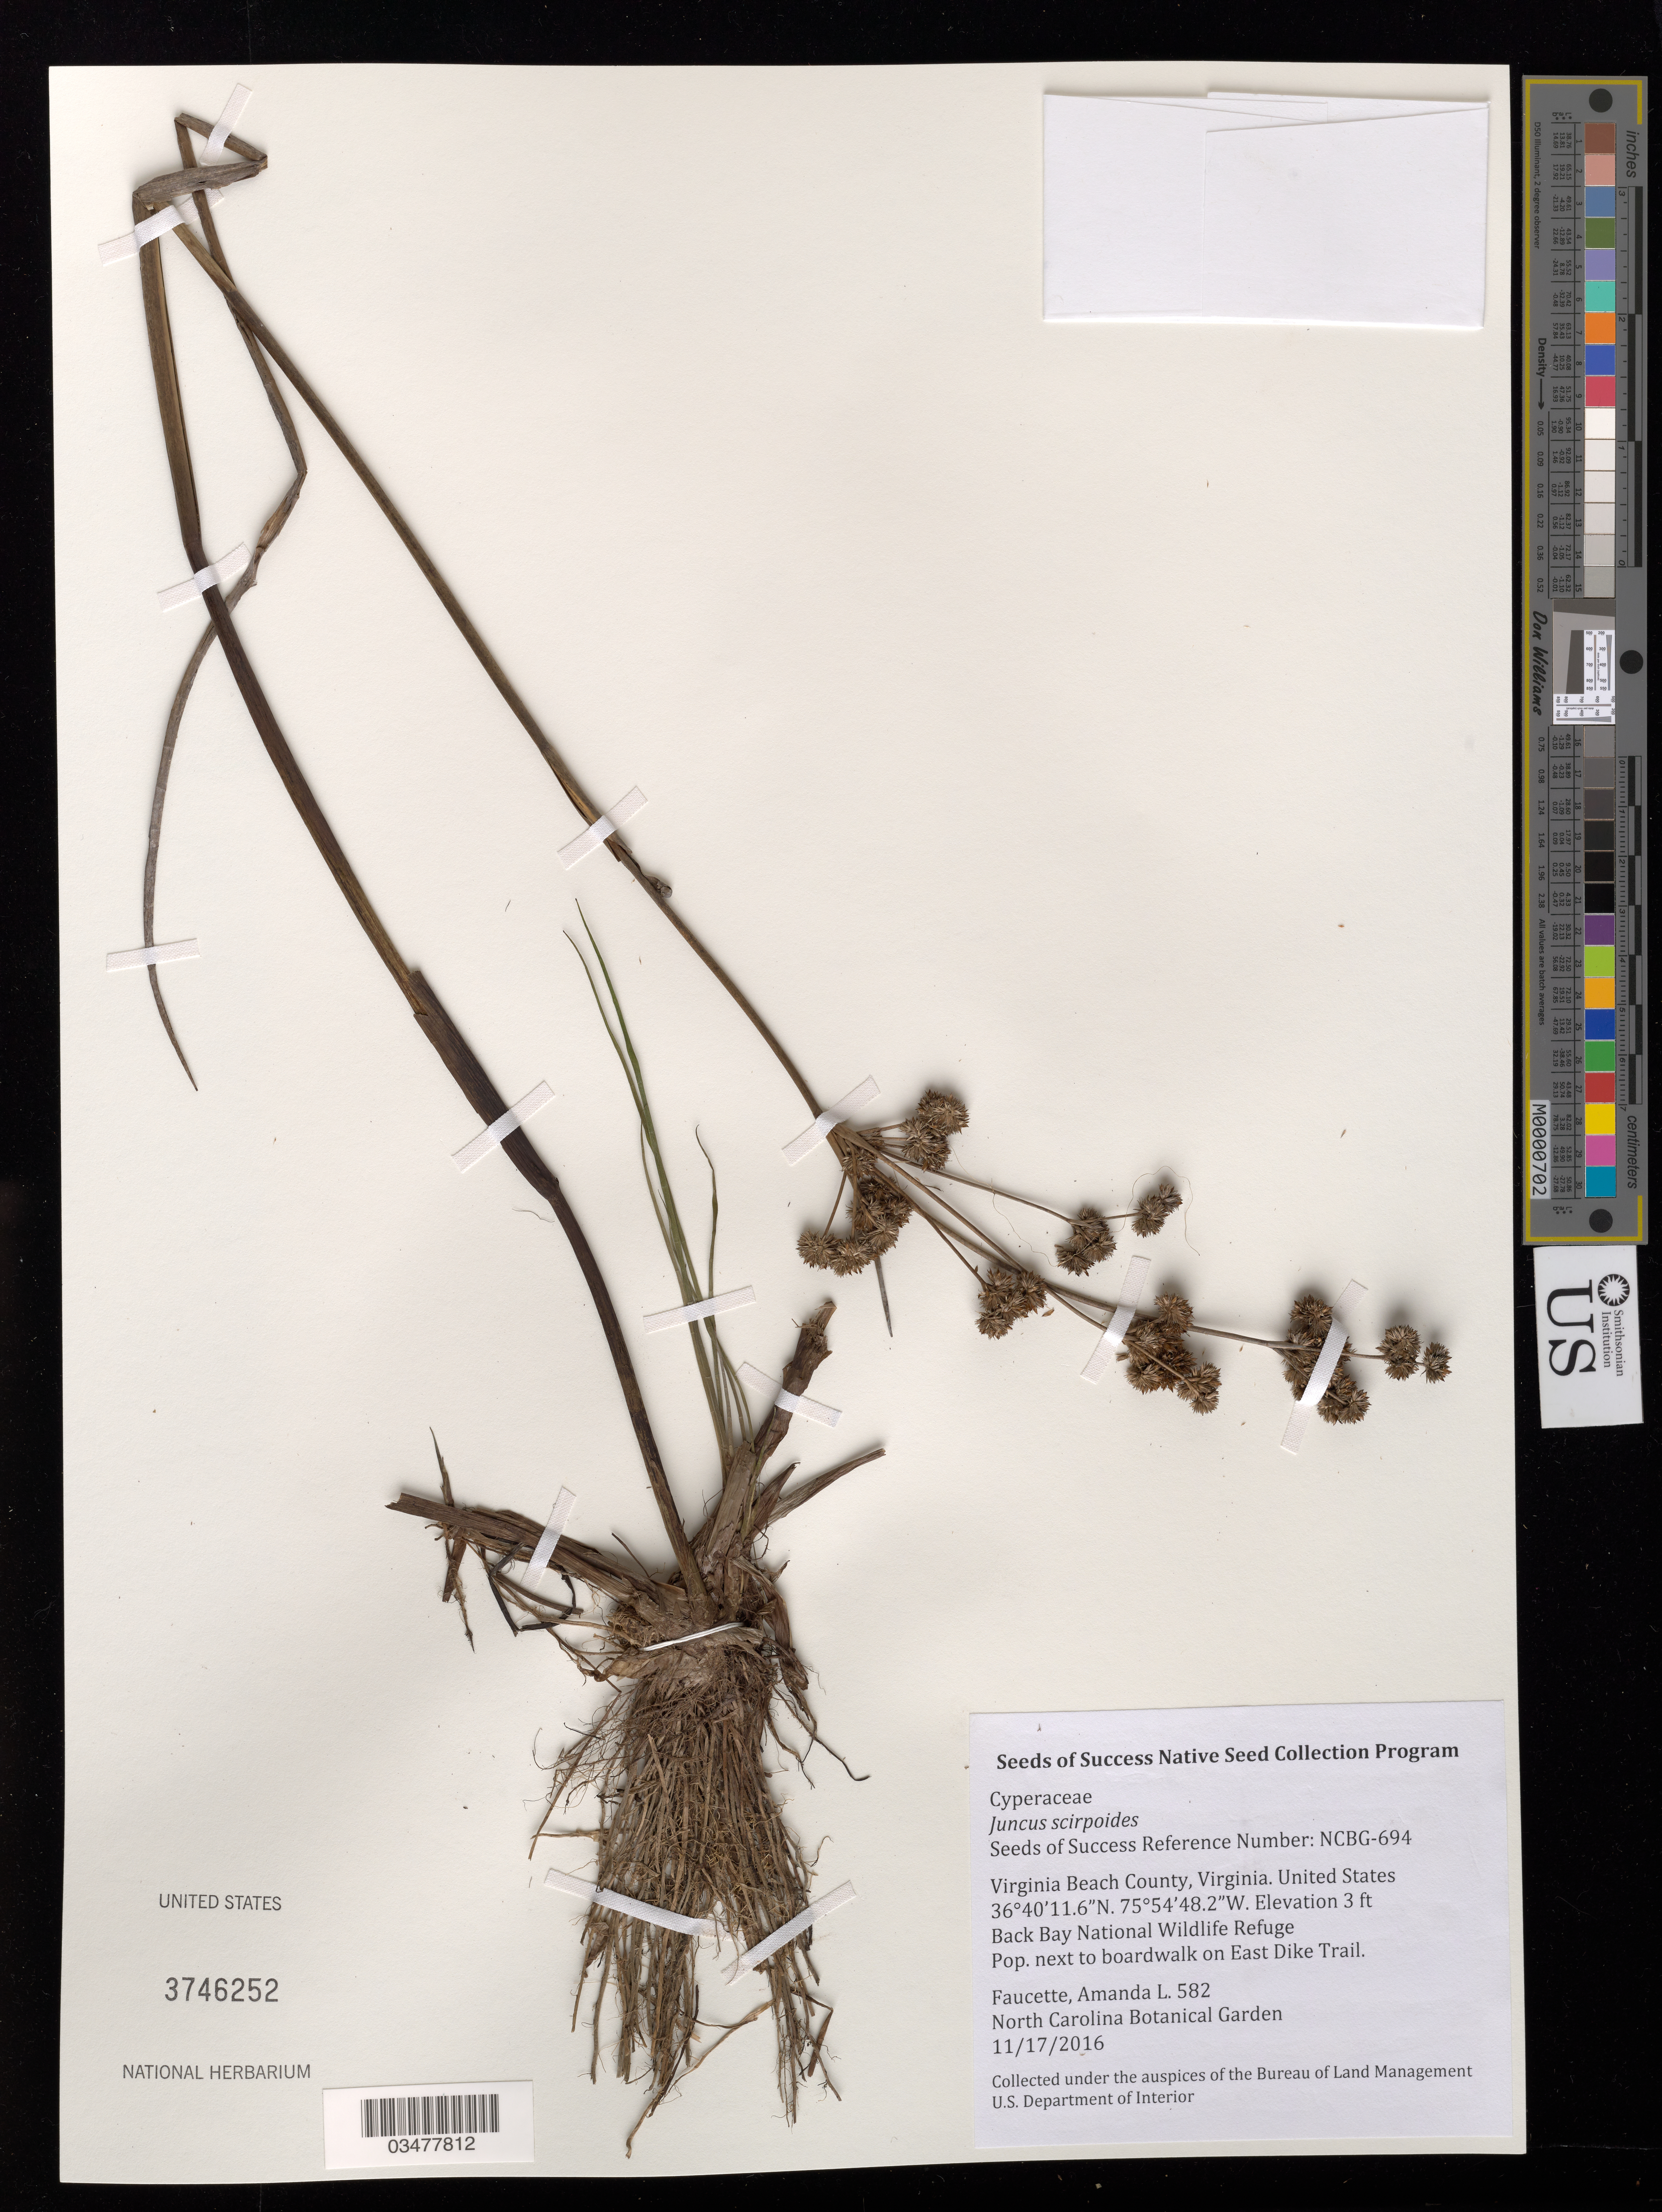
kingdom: Plantae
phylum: Tracheophyta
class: Liliopsida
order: Poales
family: Juncaceae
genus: Juncus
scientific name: Juncus scirpoides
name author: Lam.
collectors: A. Faucette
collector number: NCBG-694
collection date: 2016-11-17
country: United States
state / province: Virginia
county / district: City of Virginia Beach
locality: Back Bay National Wildlife Refuge, East Dike Trail/Dune Trail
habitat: Mid-Atlantic Coast Backdune Grassland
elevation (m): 1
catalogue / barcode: US 3746252